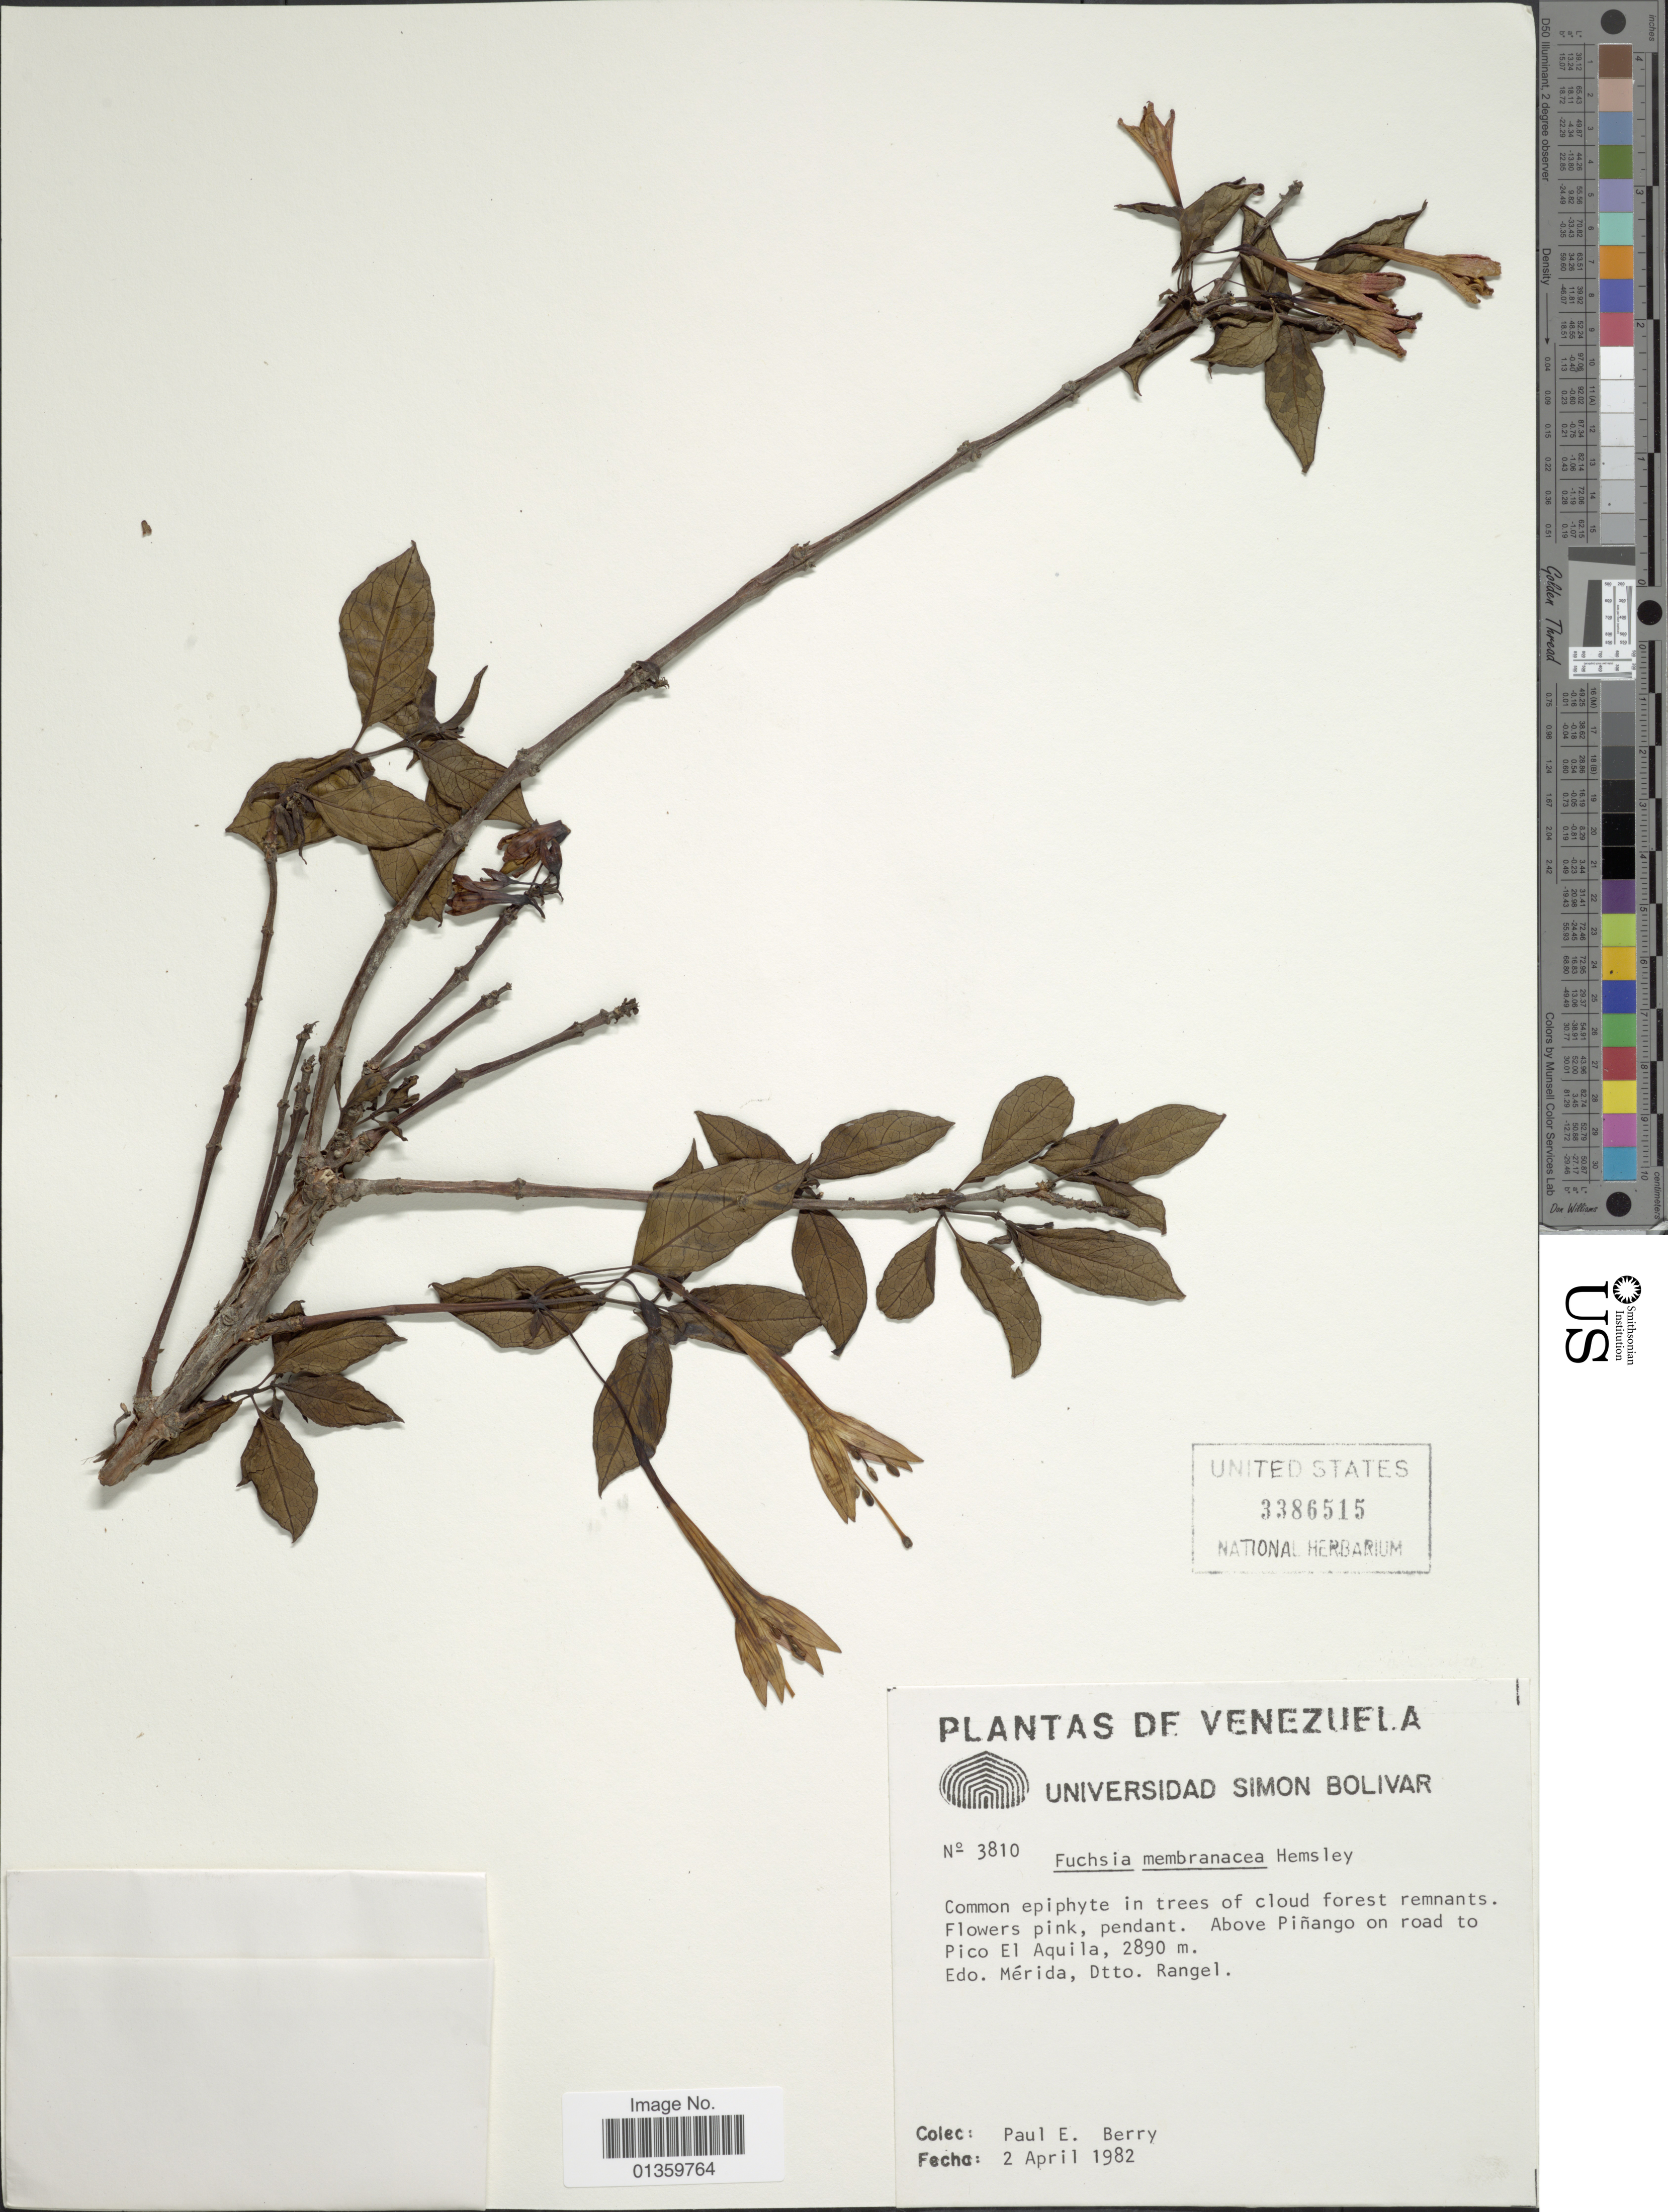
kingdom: Plantae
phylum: Tracheophyta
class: Magnoliopsida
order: Myrtales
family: Onagraceae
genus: Fuchsia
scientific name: Fuchsia membranacea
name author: Hemsl.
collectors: P. E. Berry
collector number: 3810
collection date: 1982-04-02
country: Venezuela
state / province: Mérida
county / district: Rangel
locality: Above Piñango on road to Pico El Aquila, Dtto. Rangel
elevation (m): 2890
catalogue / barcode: US 3386515